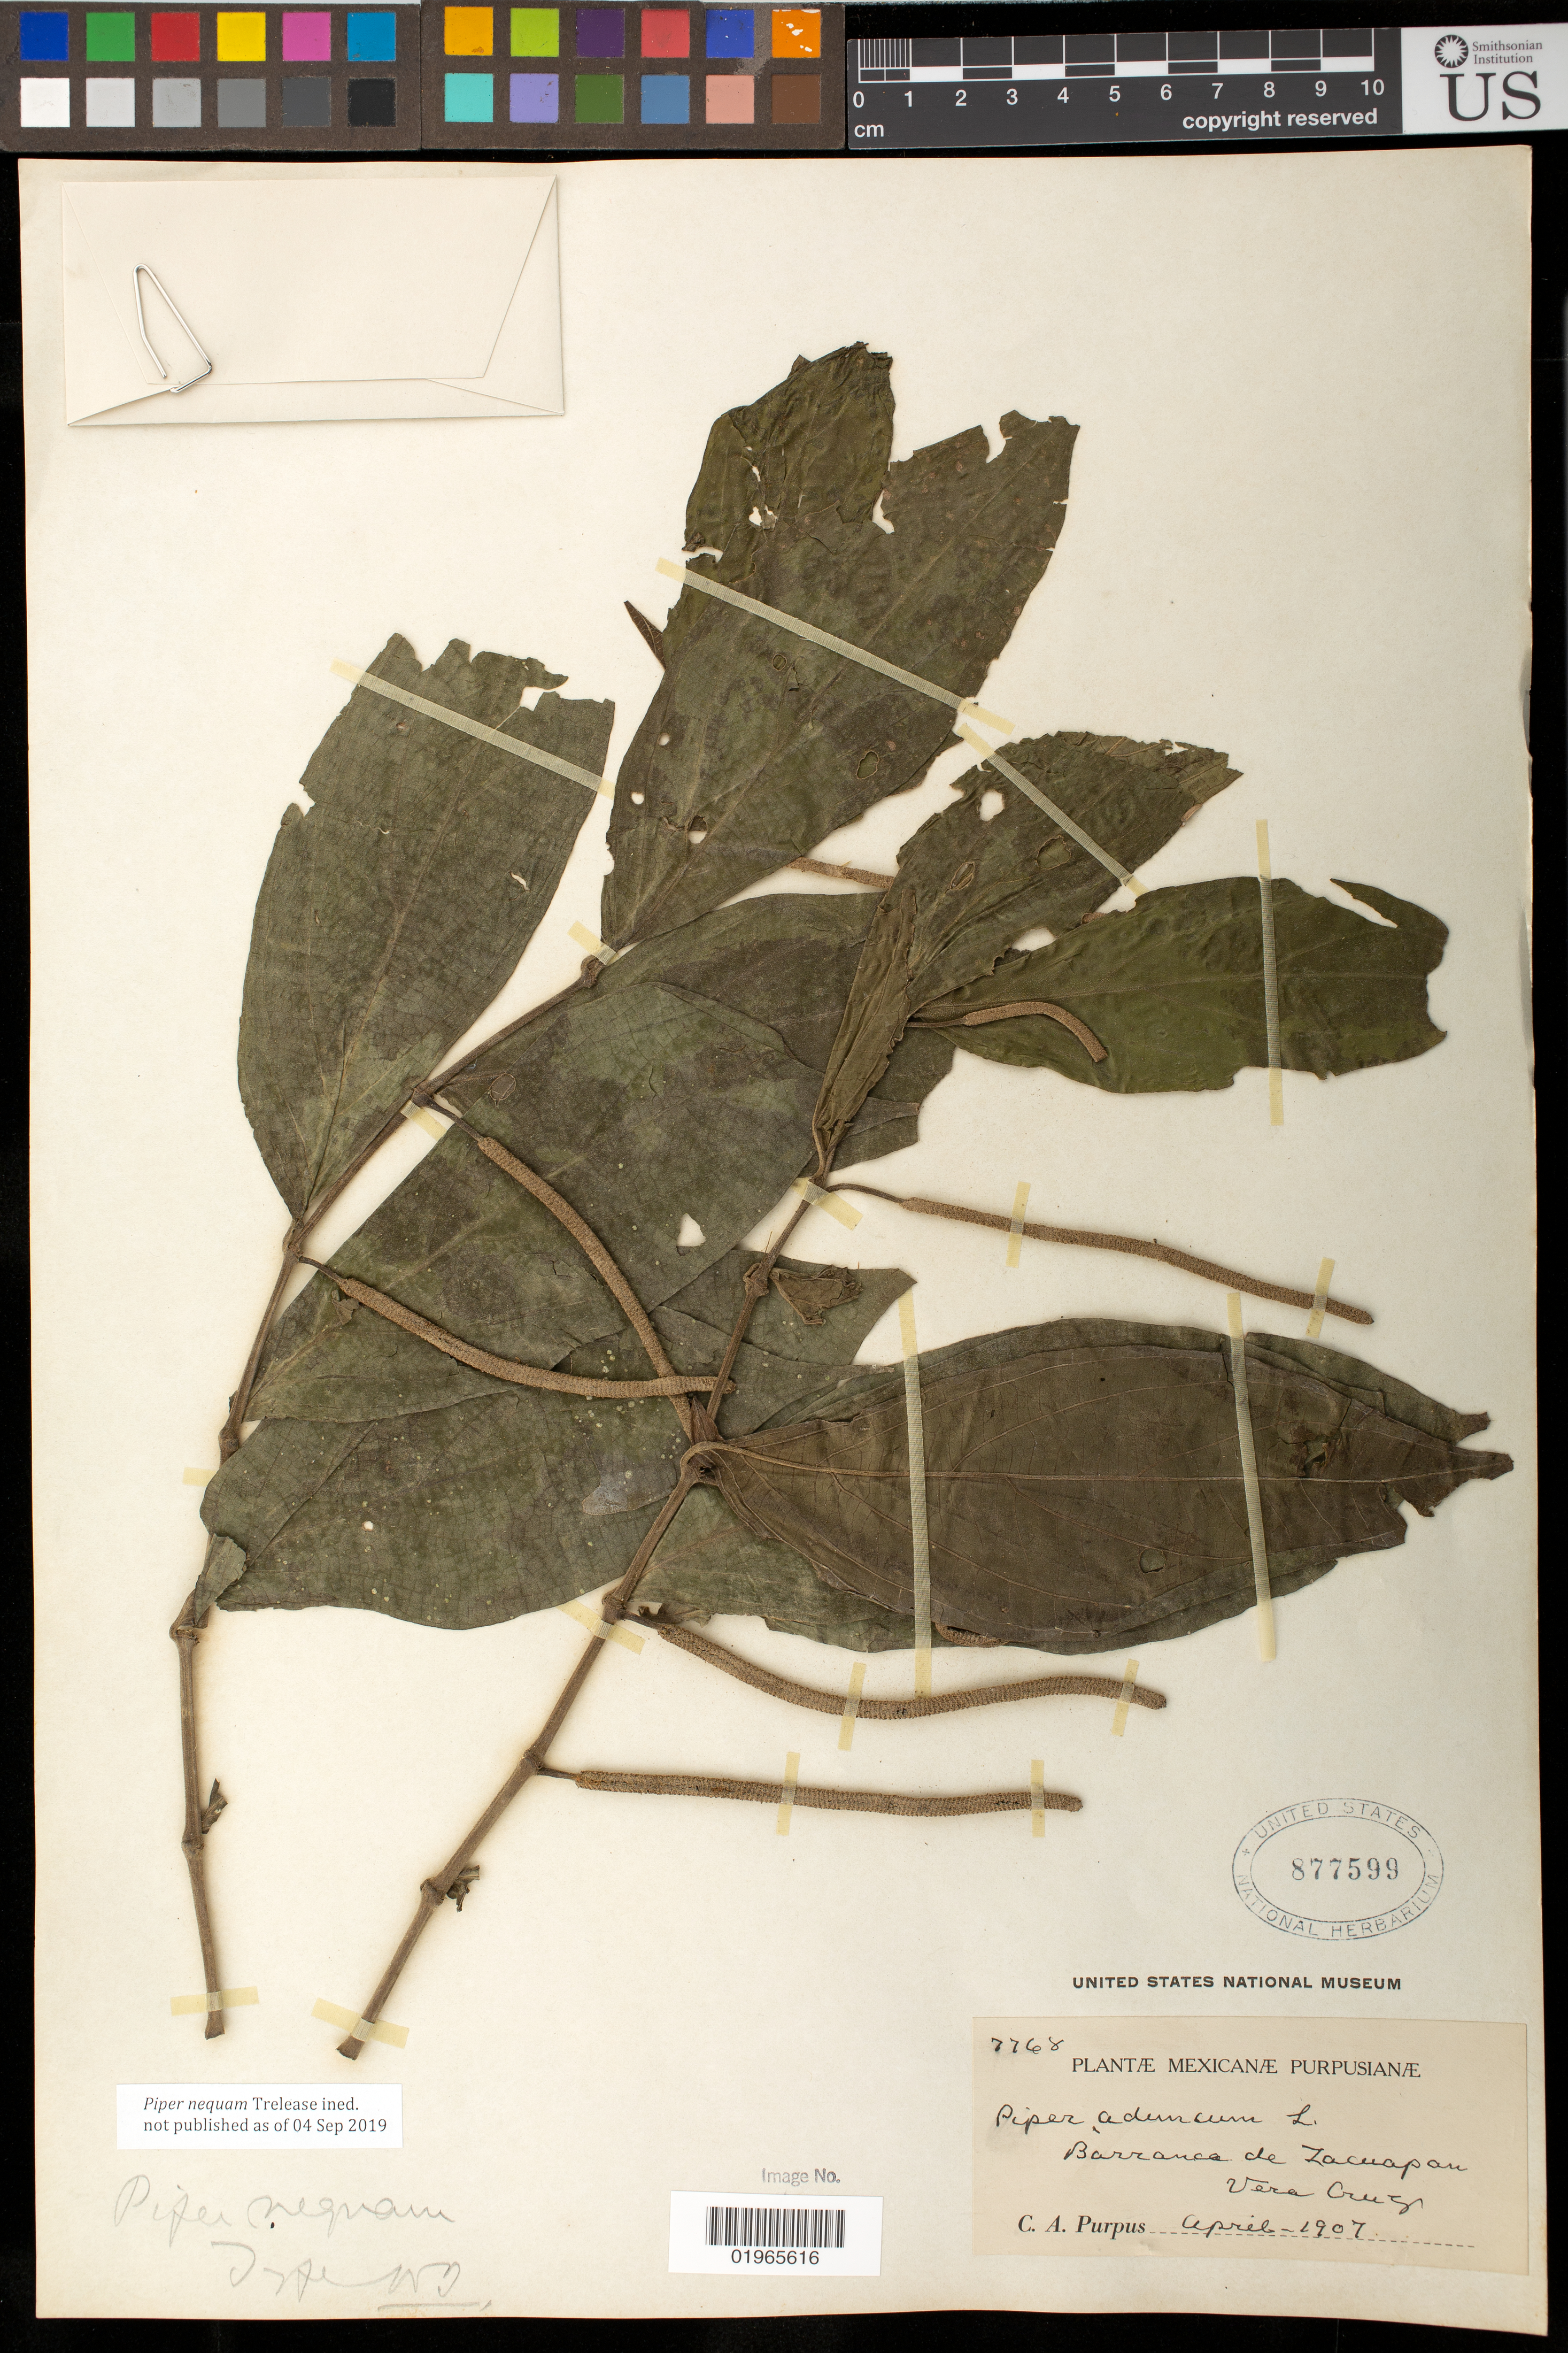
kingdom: Plantae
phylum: Tracheophyta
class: Magnoliopsida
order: Piperales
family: Piperaceae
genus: Piper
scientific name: Piper aduncum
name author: L.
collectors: C. A. Purpus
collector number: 7768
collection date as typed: Apr 1907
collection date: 1907-04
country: Mexico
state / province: Veracruz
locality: Barranca de Zacuapan, Vera Cruz.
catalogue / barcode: US 877599